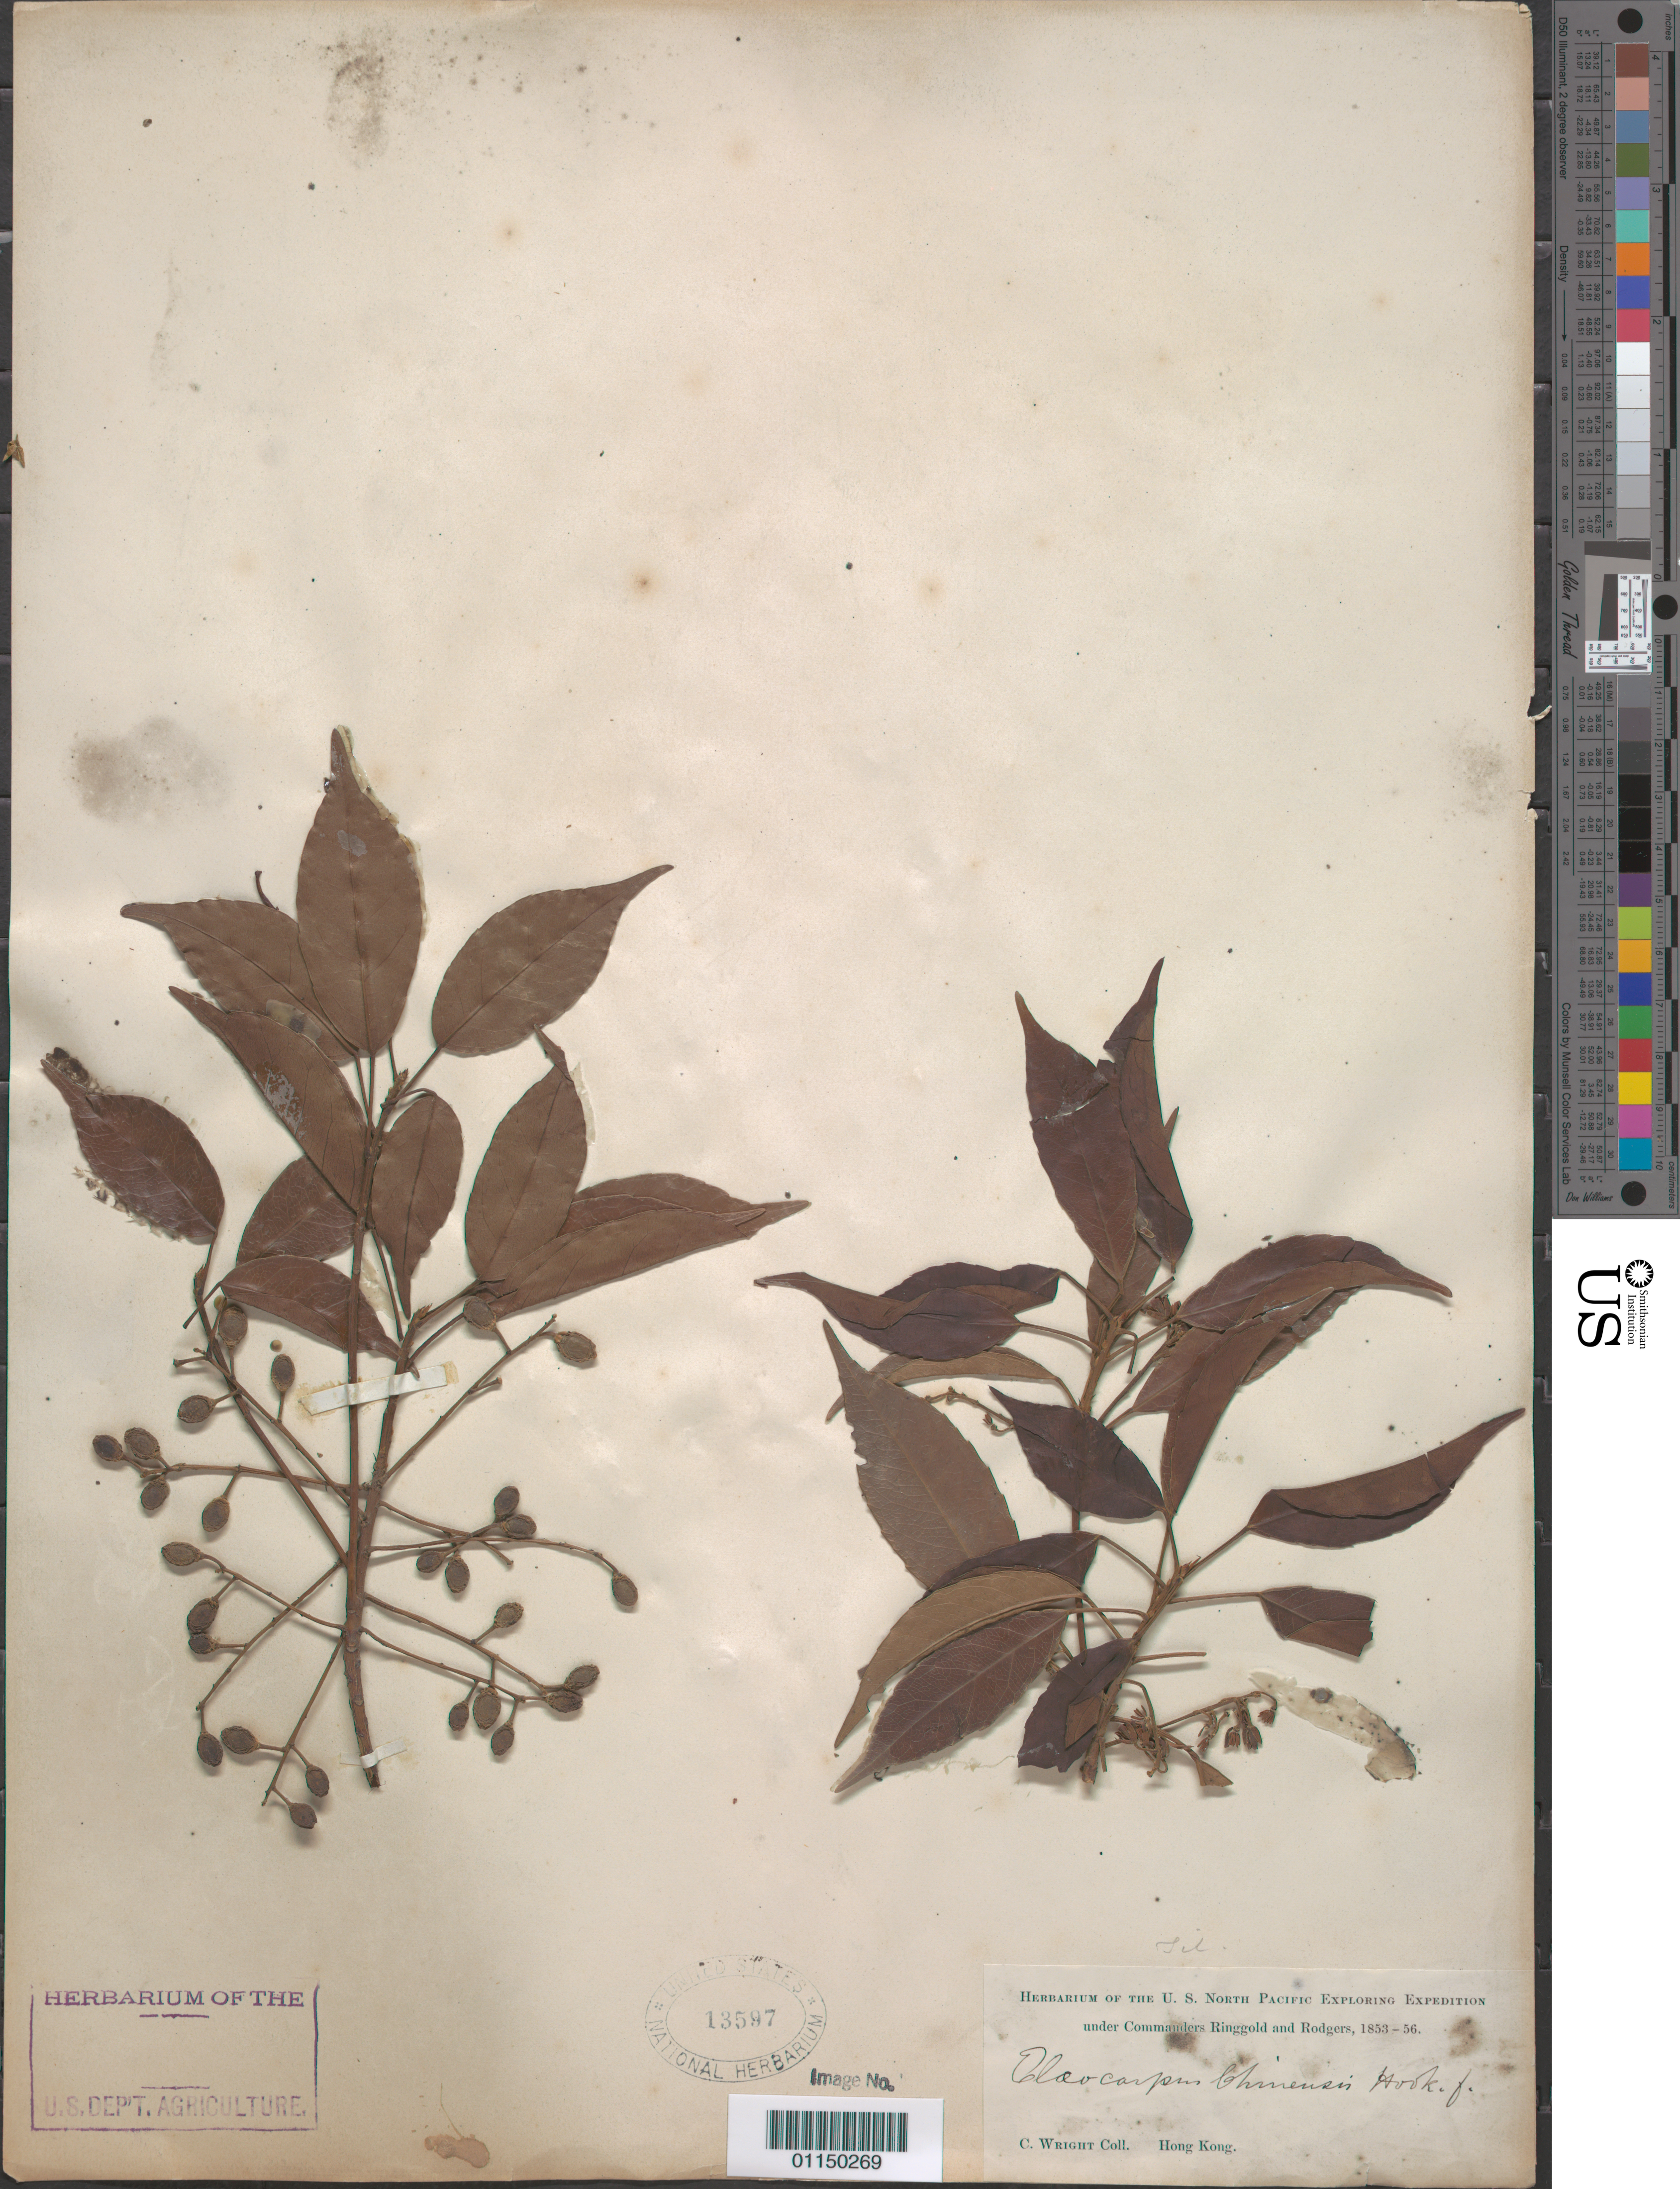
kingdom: Plantae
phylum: Tracheophyta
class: Magnoliopsida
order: Oxalidales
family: Elaeocarpaceae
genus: Elaeocarpus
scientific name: Elaeocarpus chinensis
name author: (A. Gray & Ch) Hook. f.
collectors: C. Wright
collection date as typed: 1853 to -- -- 1856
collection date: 1853/1856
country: China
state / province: Hong Kong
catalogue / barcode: US 13597